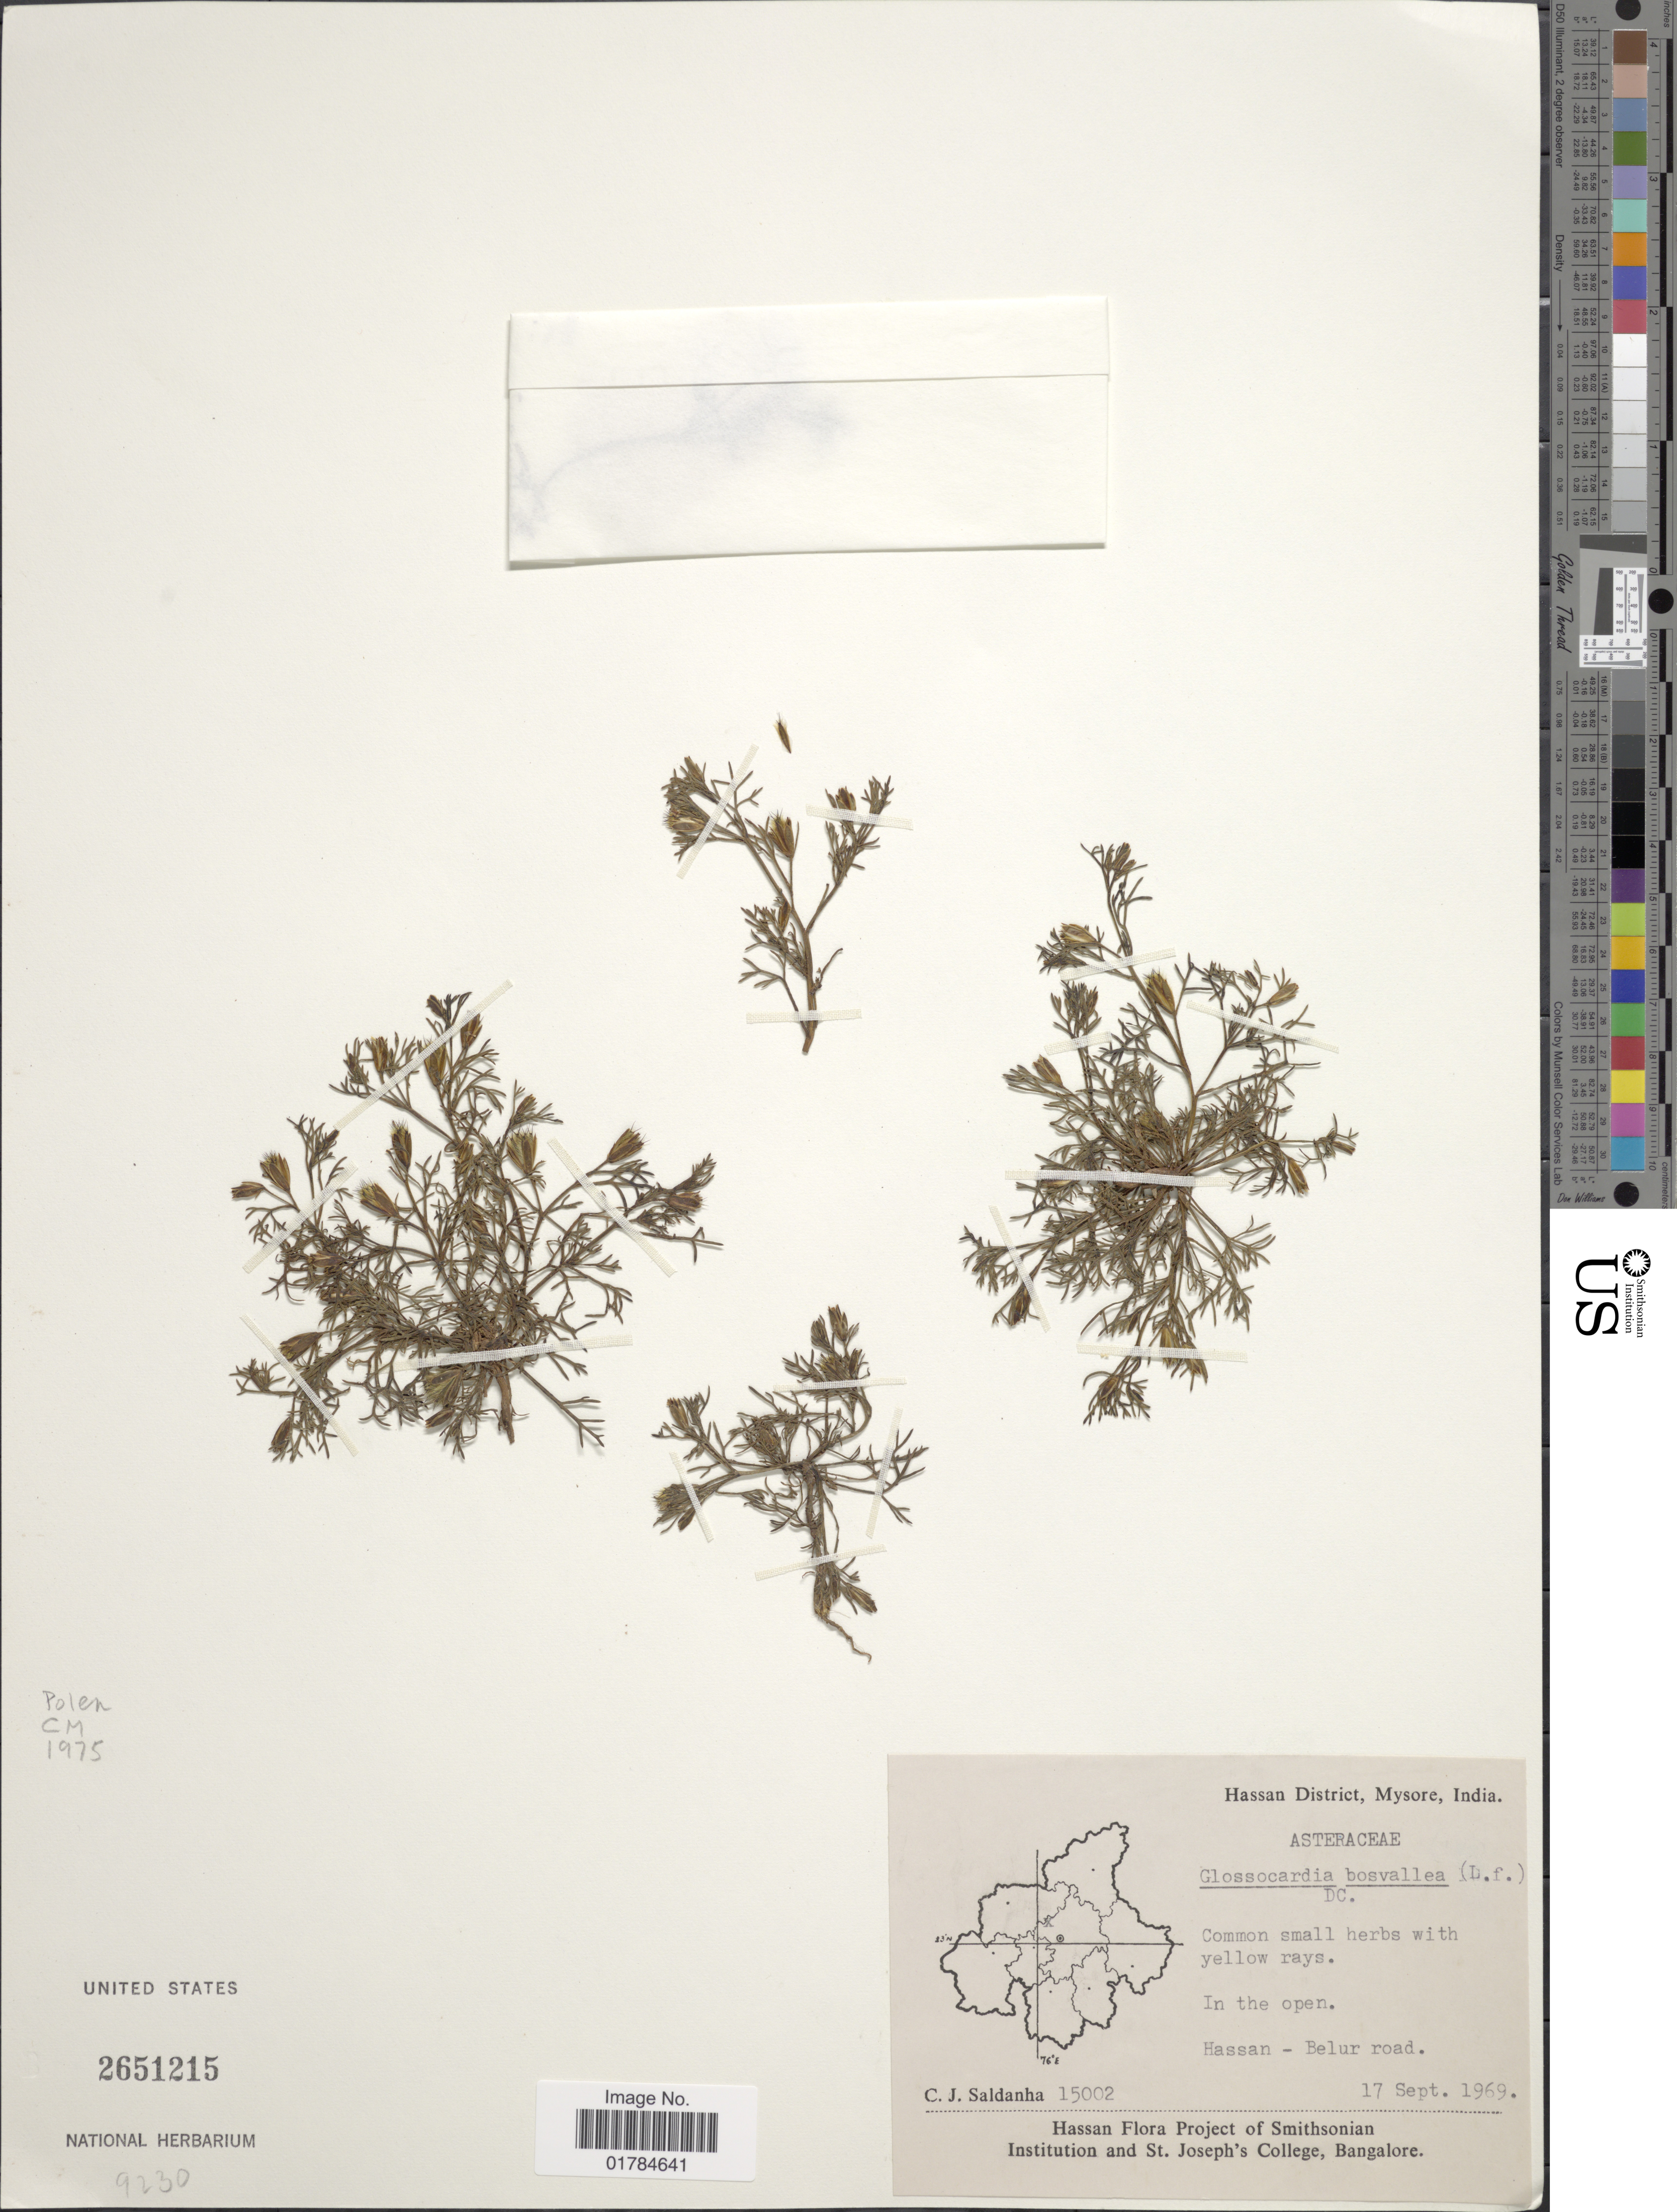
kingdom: Plantae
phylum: Tracheophyta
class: Magnoliopsida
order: Asterales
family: Asteraceae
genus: Glossocardia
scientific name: Glossocardia bosvallea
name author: DC.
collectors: C. J. Saldanha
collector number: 15002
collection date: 1969-09-17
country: India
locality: Hassan District, Mysore, Hassan - Belur road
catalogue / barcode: US 2651215